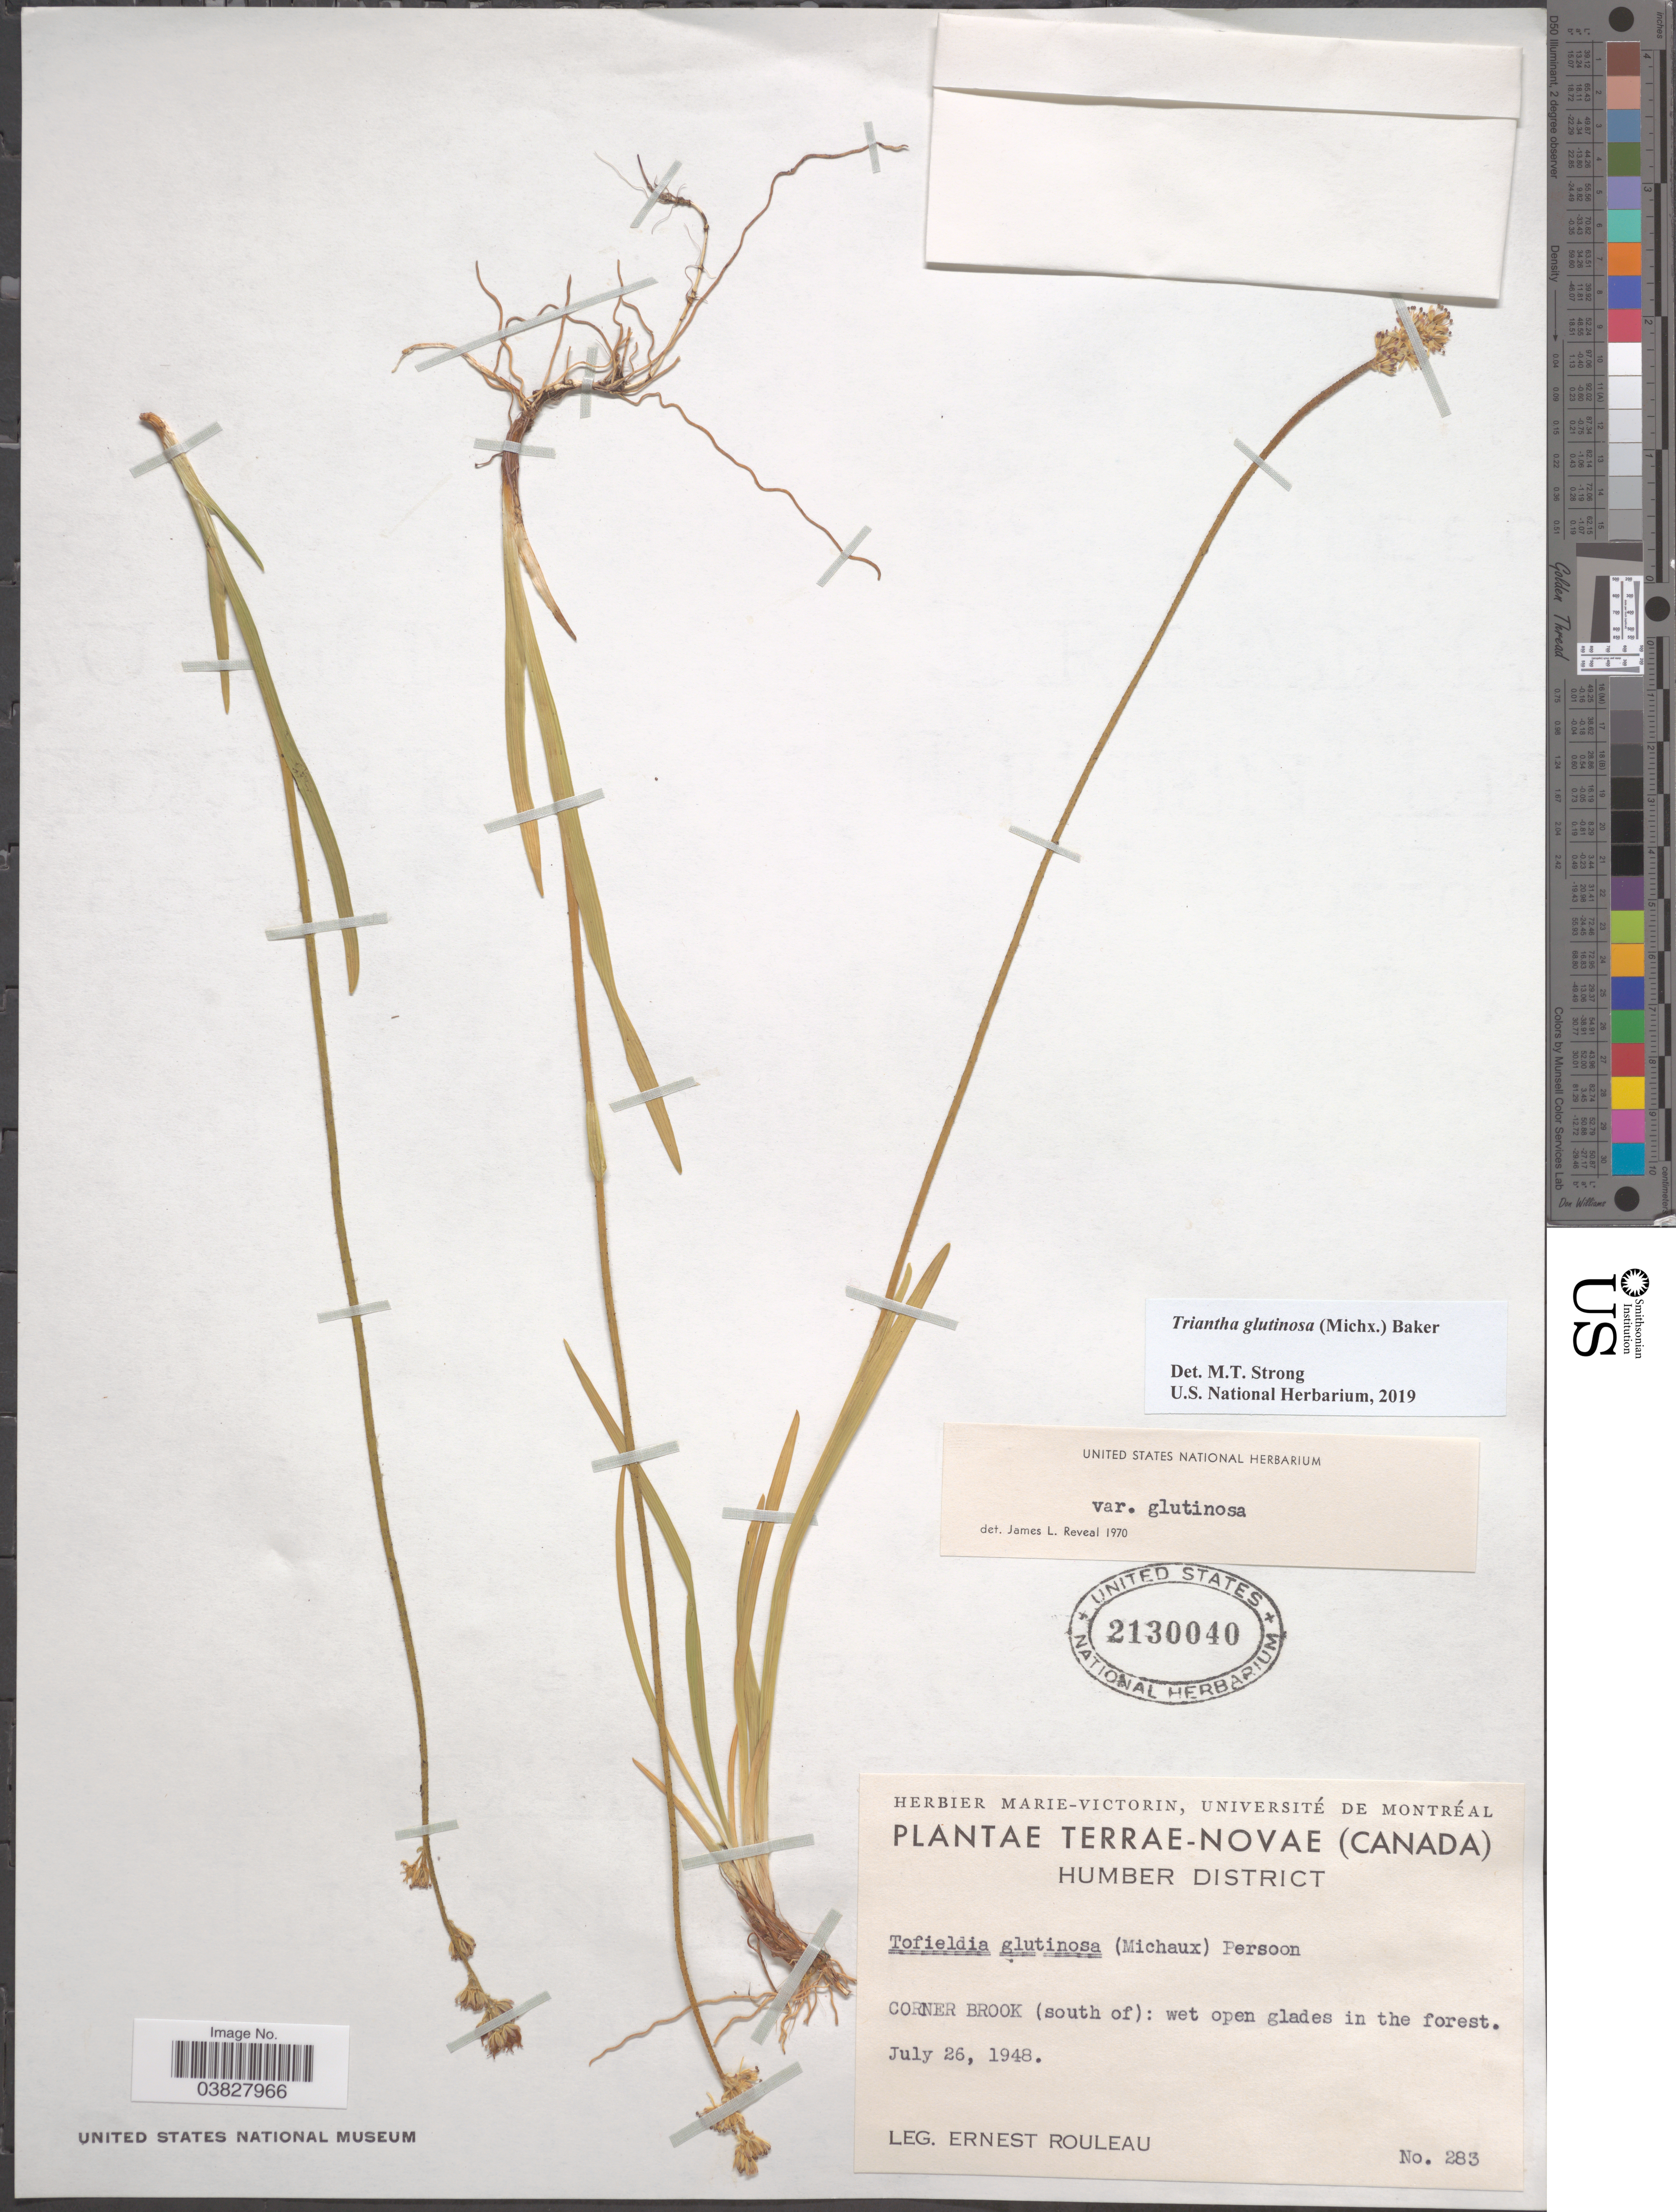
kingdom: Plantae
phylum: Tracheophyta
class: Liliopsida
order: Alismatales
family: Tofieldiaceae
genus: Triantha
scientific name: Triantha glutinosa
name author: (Michx.) Baker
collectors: J. Rouleau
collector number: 283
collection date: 1948-07-26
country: Canada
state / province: Newfoundland and Labrador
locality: Terrae-Novae. Humber District. Corner Brook (south of).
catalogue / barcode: US 2130040